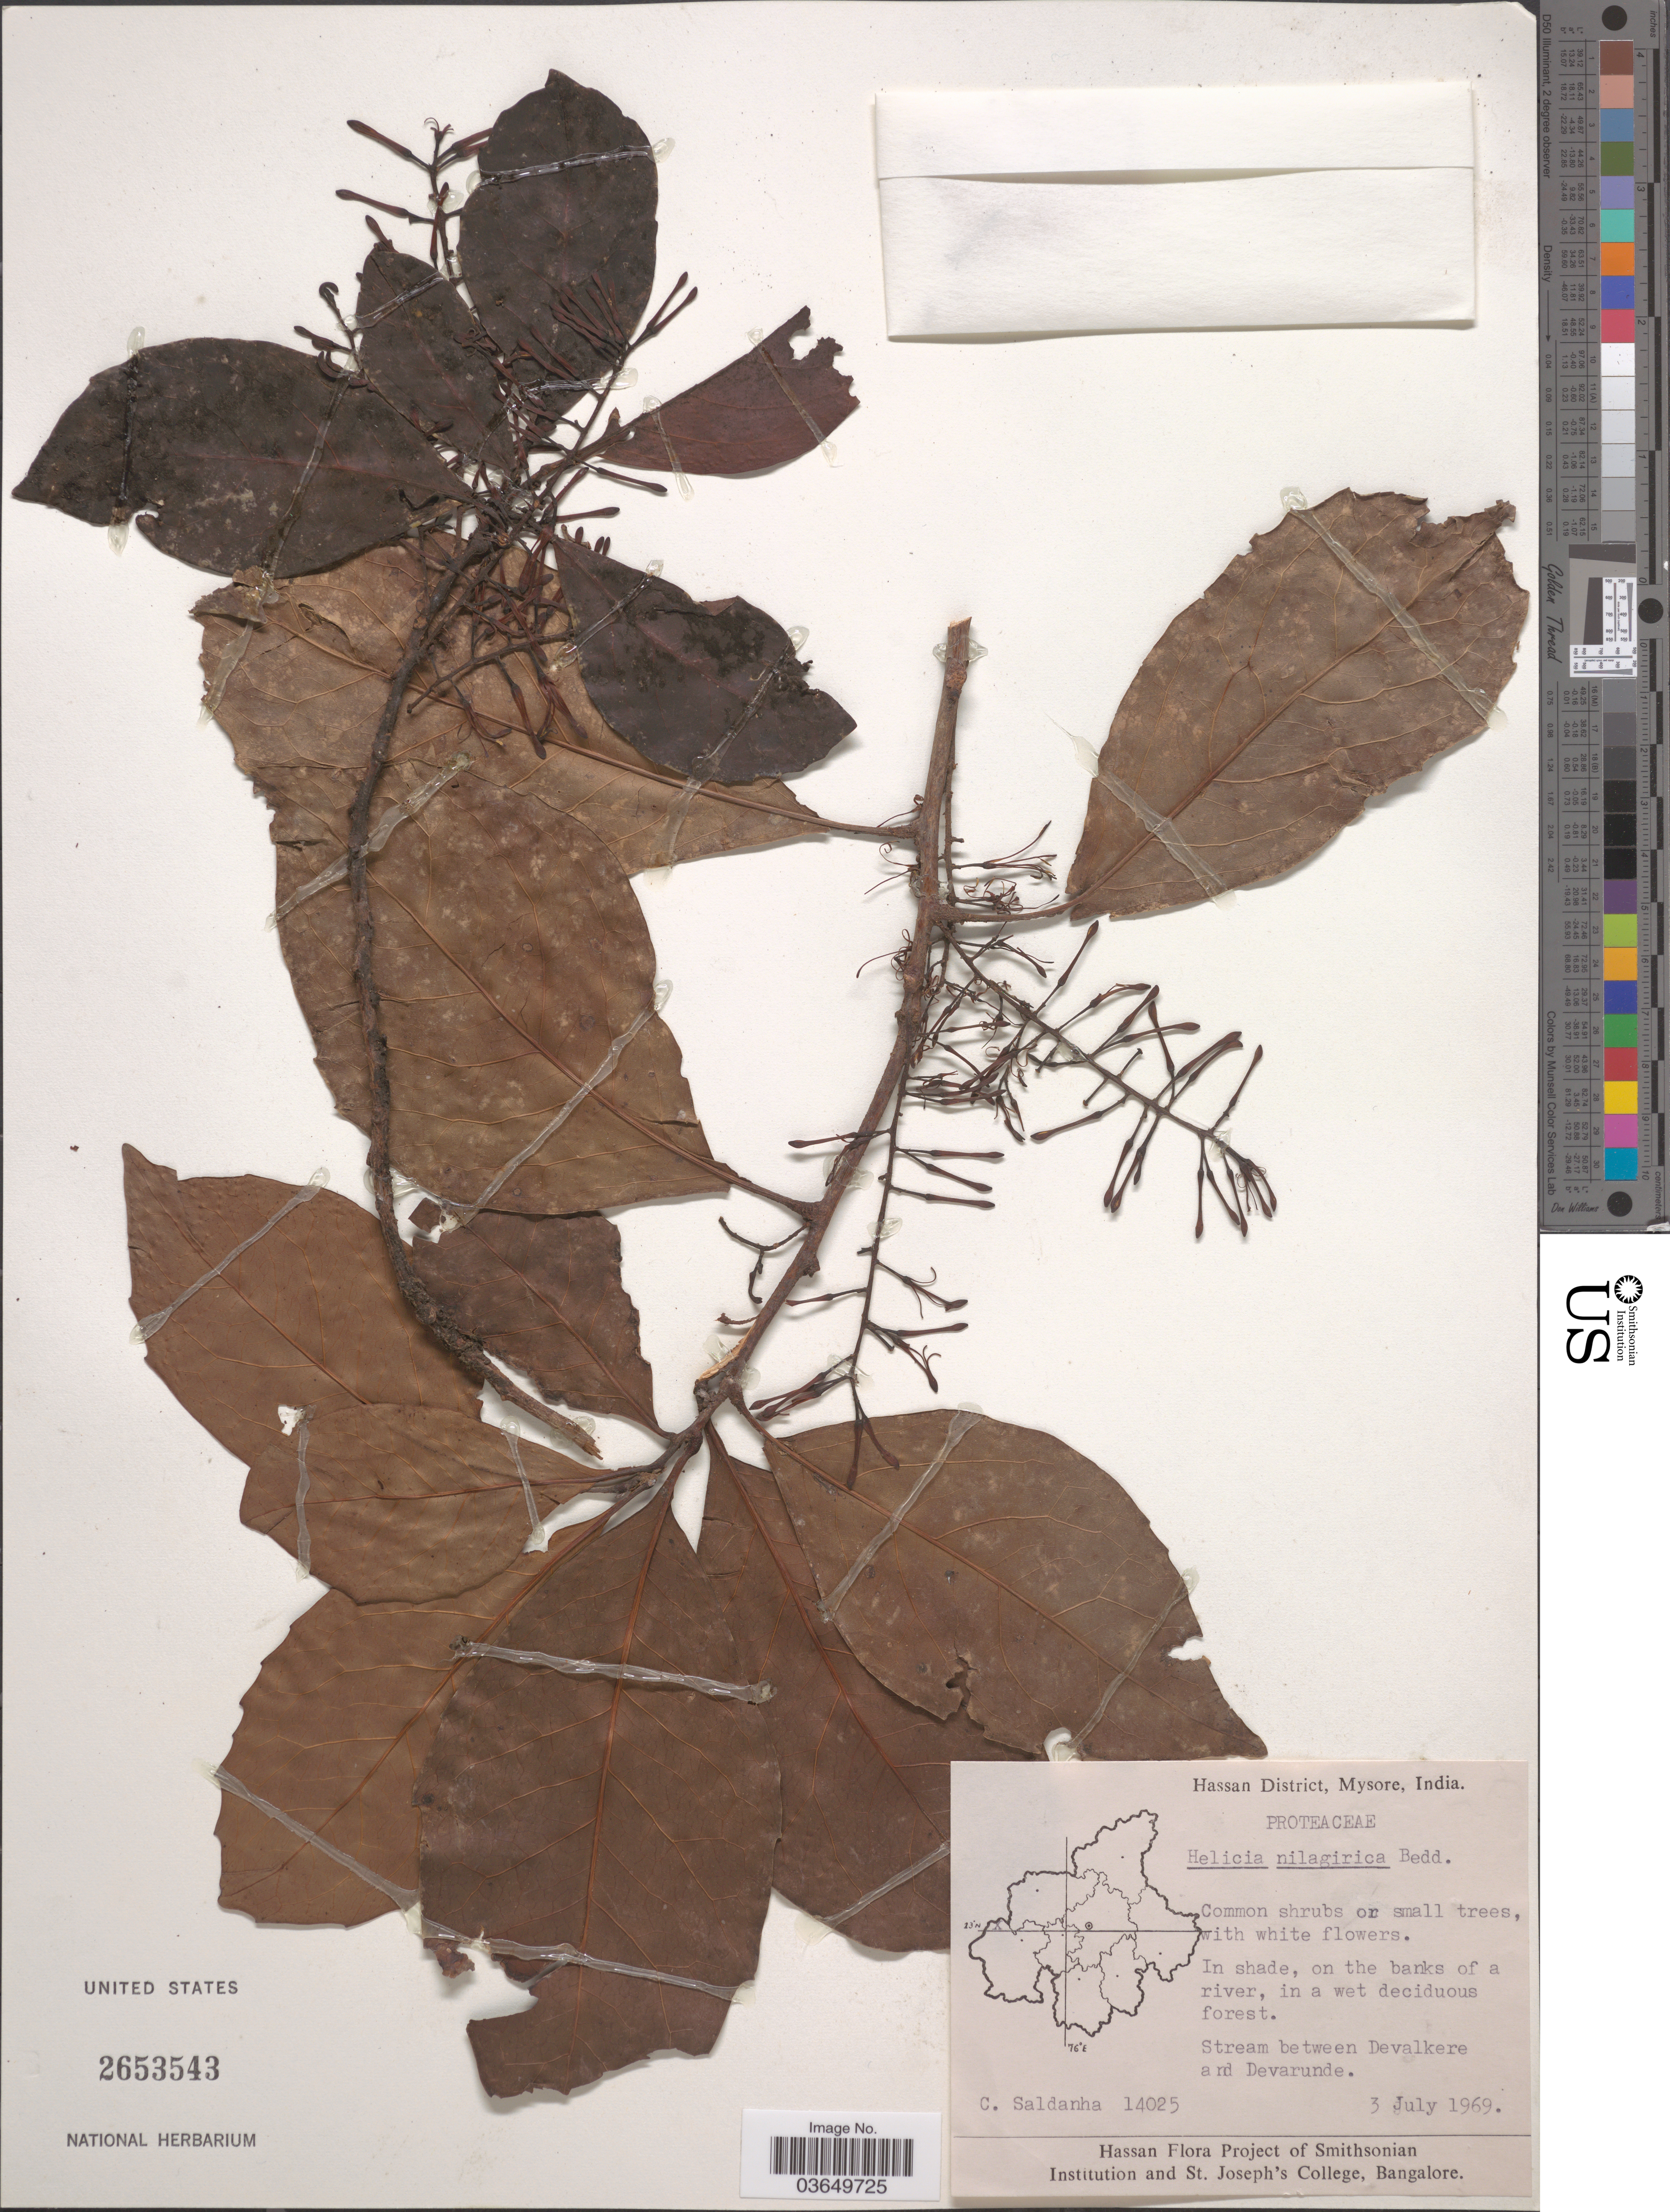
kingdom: Plantae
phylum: Tracheophyta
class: Magnoliopsida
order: Proteales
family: Proteaceae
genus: Helicia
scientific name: Helicia nilagirica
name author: Bedd.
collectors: C. Saldanha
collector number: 14025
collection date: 1969-07-03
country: India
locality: Hassan District, Mysore. Stream between Devalkere and Devarunde.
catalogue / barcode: US 2653543